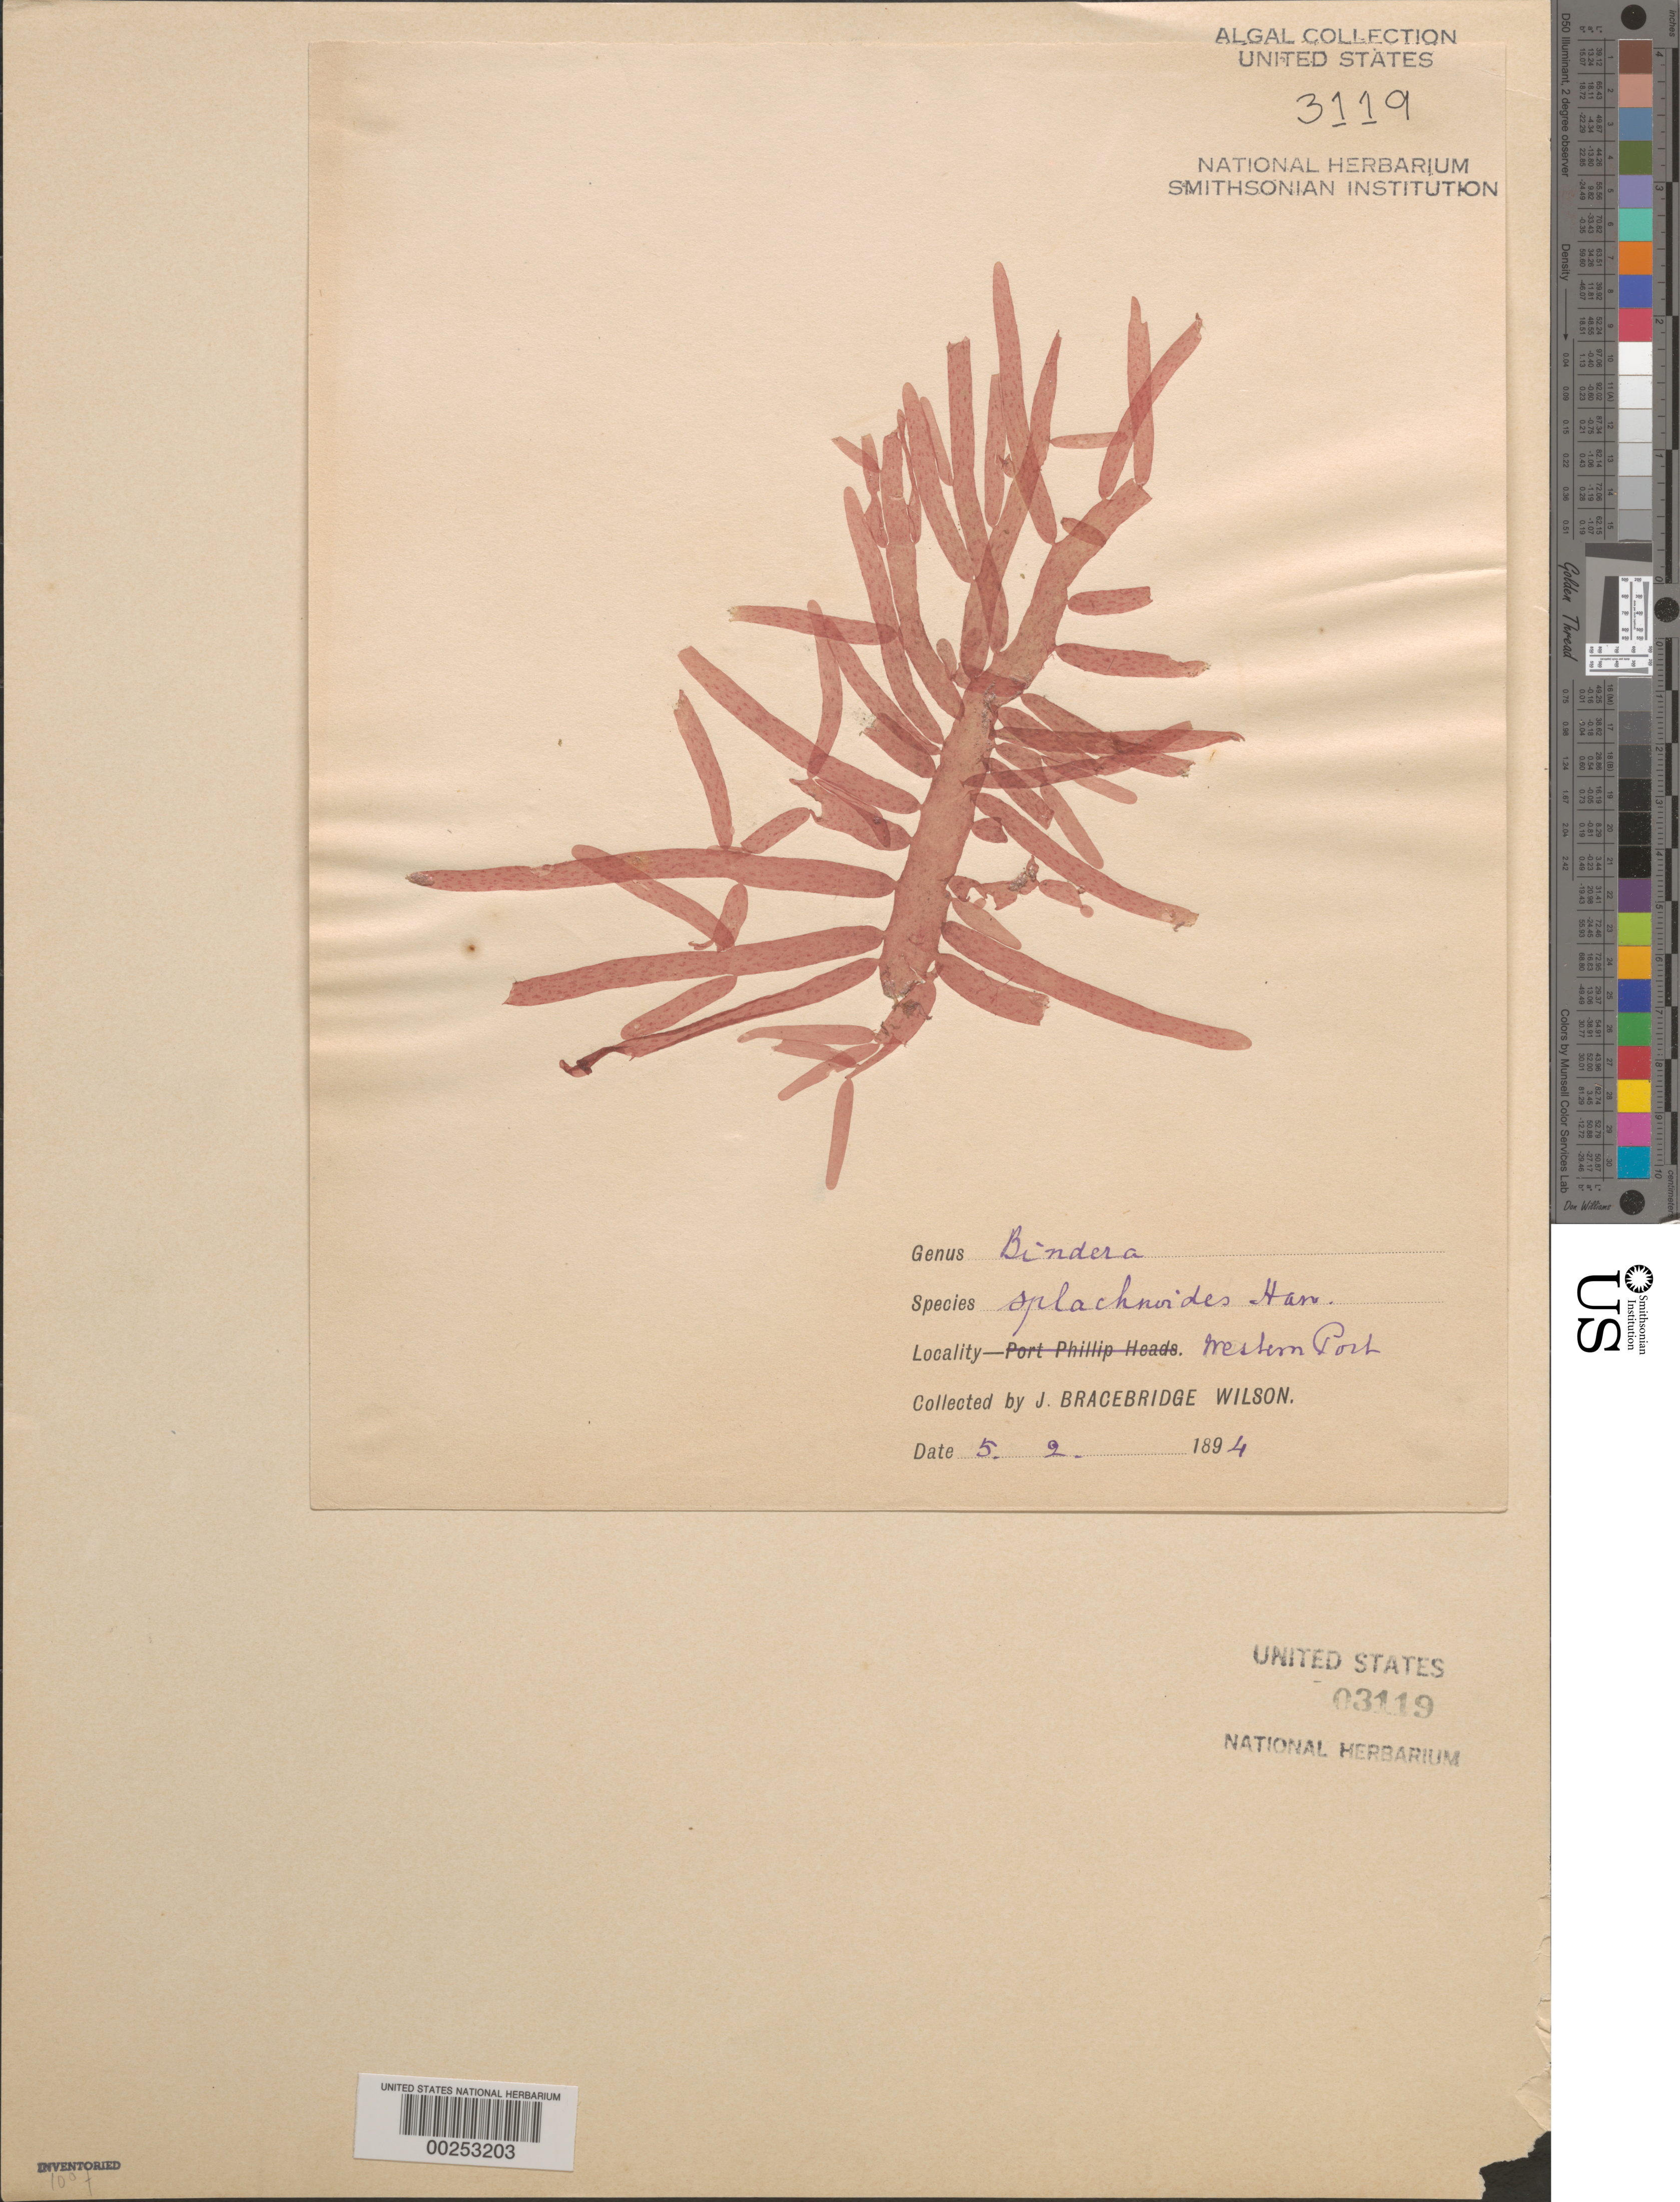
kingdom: Plantae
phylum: Rhodophyta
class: Florideophyceae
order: Rhodymeniales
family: Faucheaceae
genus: Webervanbossea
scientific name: Webervanbossea splachnoides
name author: (Harvey) G. De Toni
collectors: J. B. Wilson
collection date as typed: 05 Feb 1894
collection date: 1894-02-05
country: Australia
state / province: Victoria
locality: Western Port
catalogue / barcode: US 3119